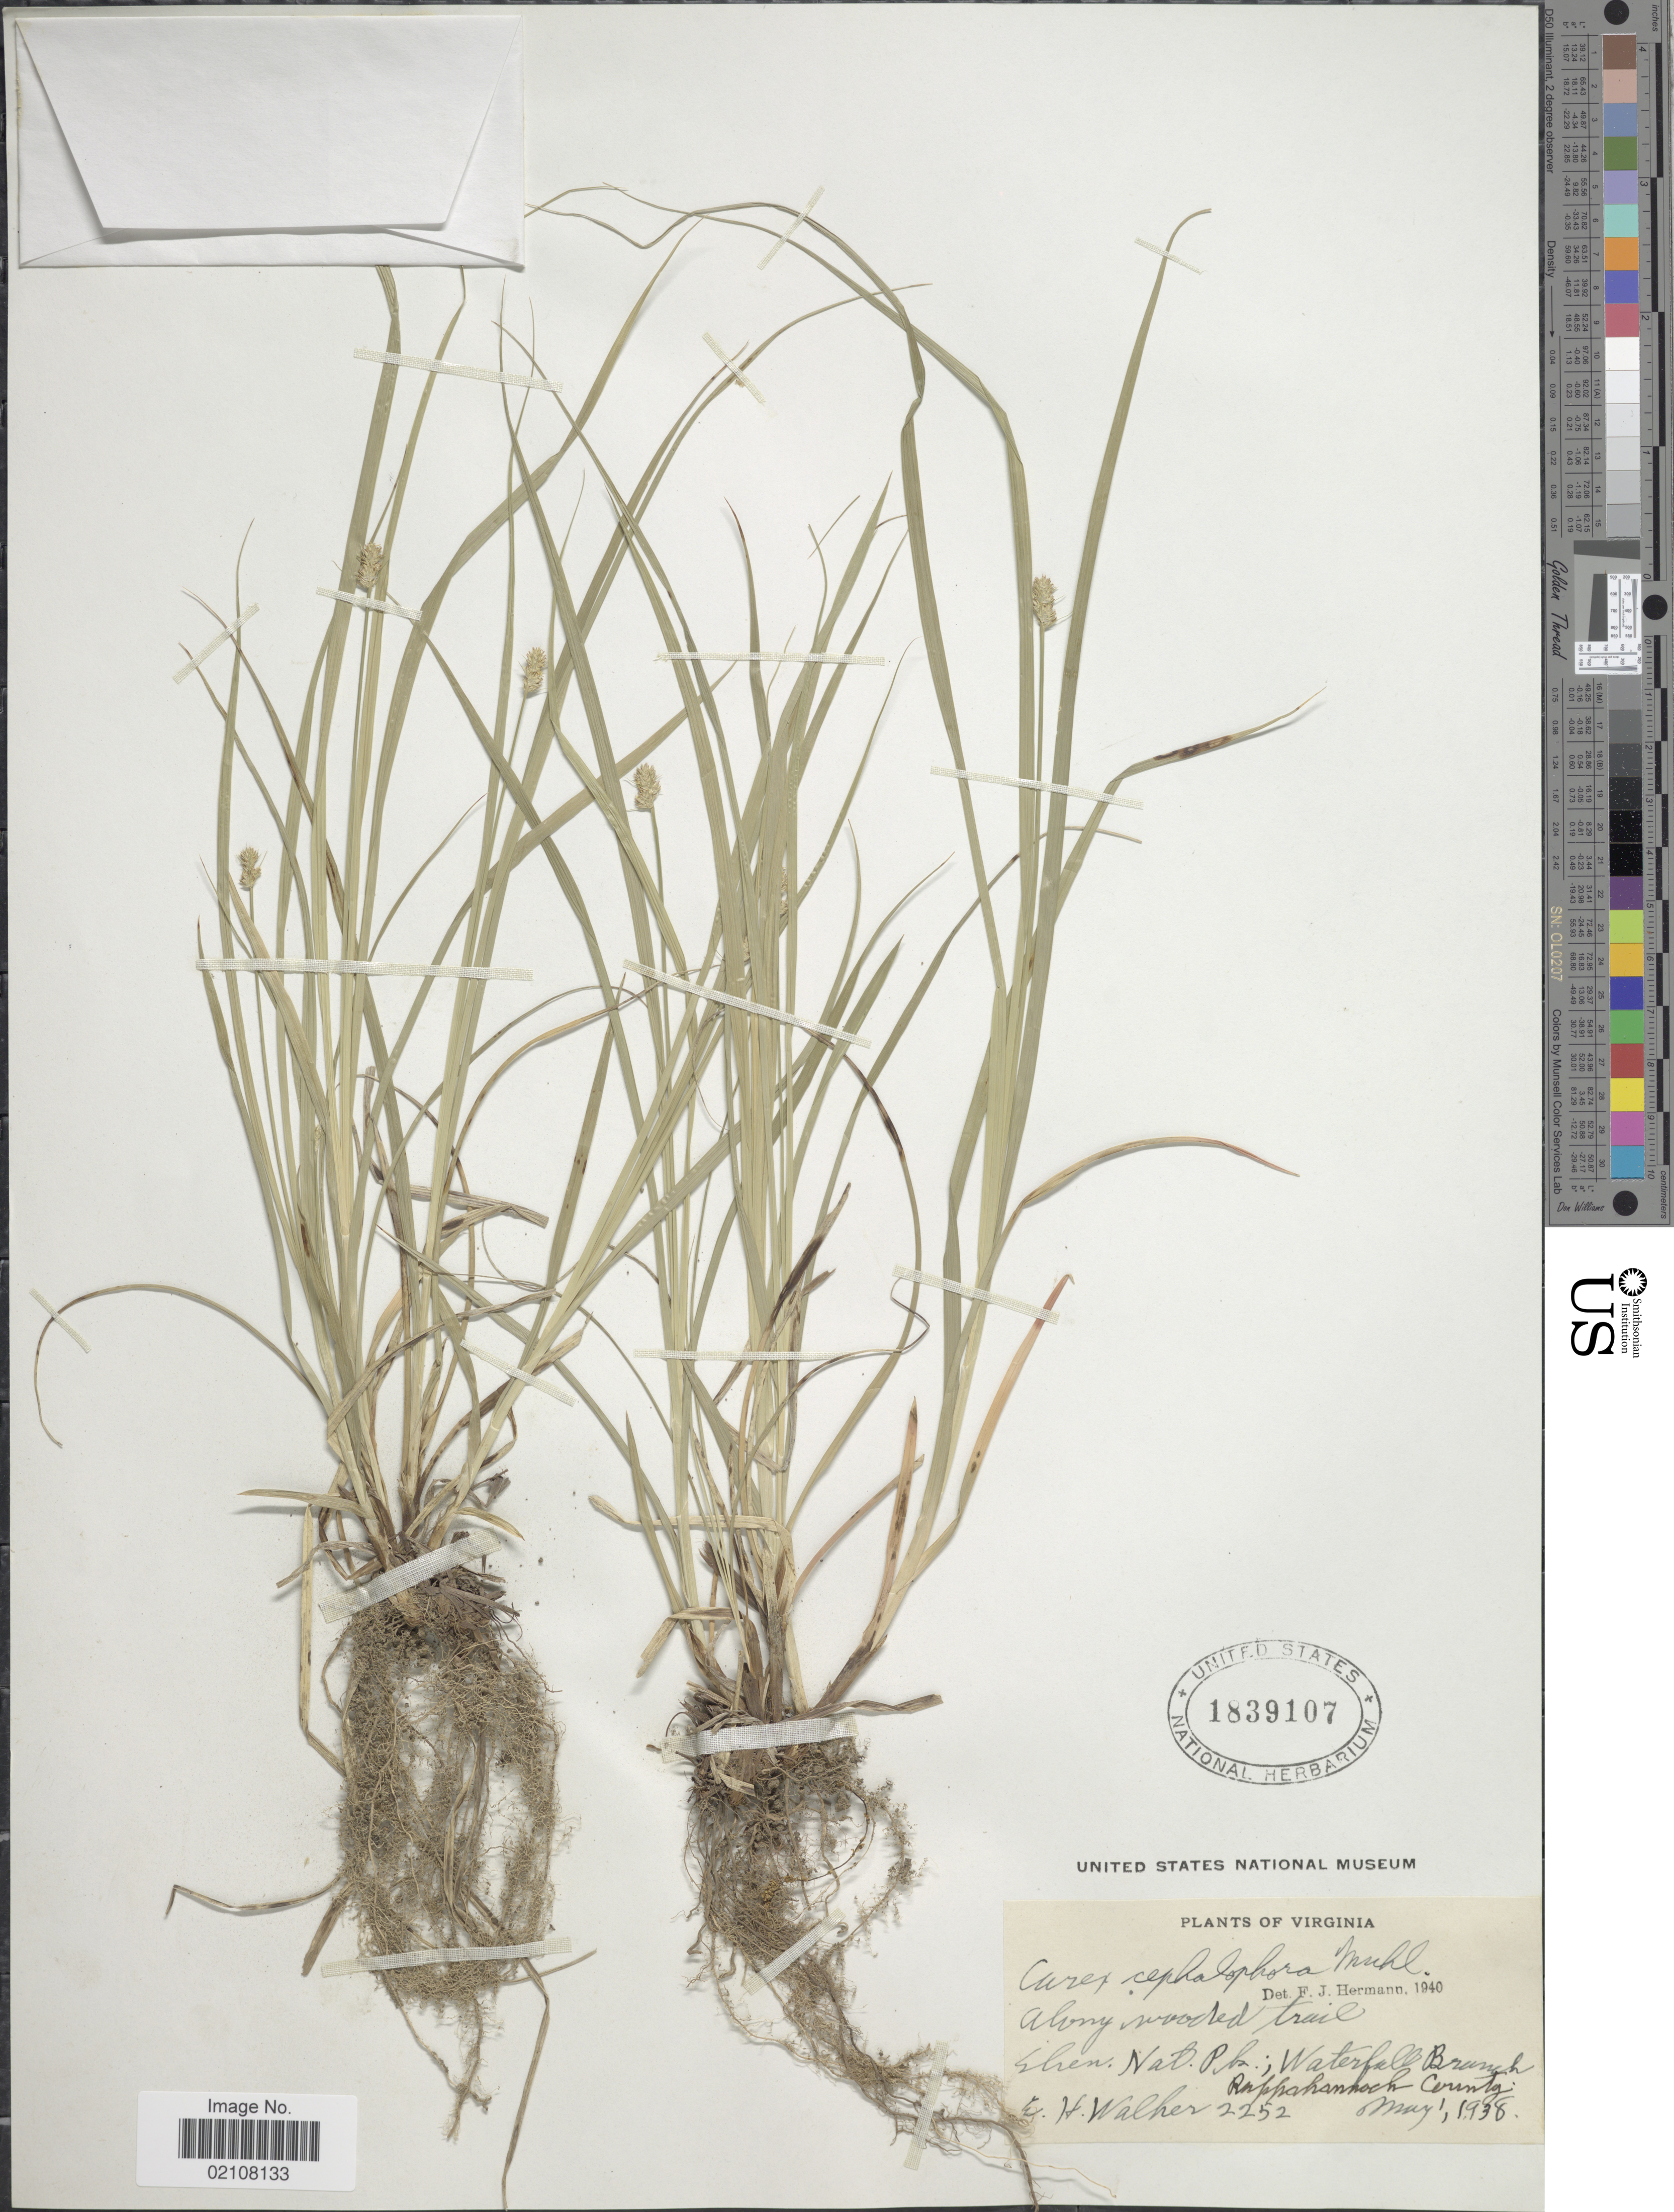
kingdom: Plantae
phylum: Tracheophyta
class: Liliopsida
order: Poales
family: Cyperaceae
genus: Carex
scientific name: Carex cephalophora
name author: Muhl. ex Willd.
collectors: E. H. Walker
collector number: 2252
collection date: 1938-05-01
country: United States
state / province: Virginia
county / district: Rappahannock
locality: Along wooded trail, Shenandoah Nat. Pk.; Waterfall Brunch.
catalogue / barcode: US 1839107